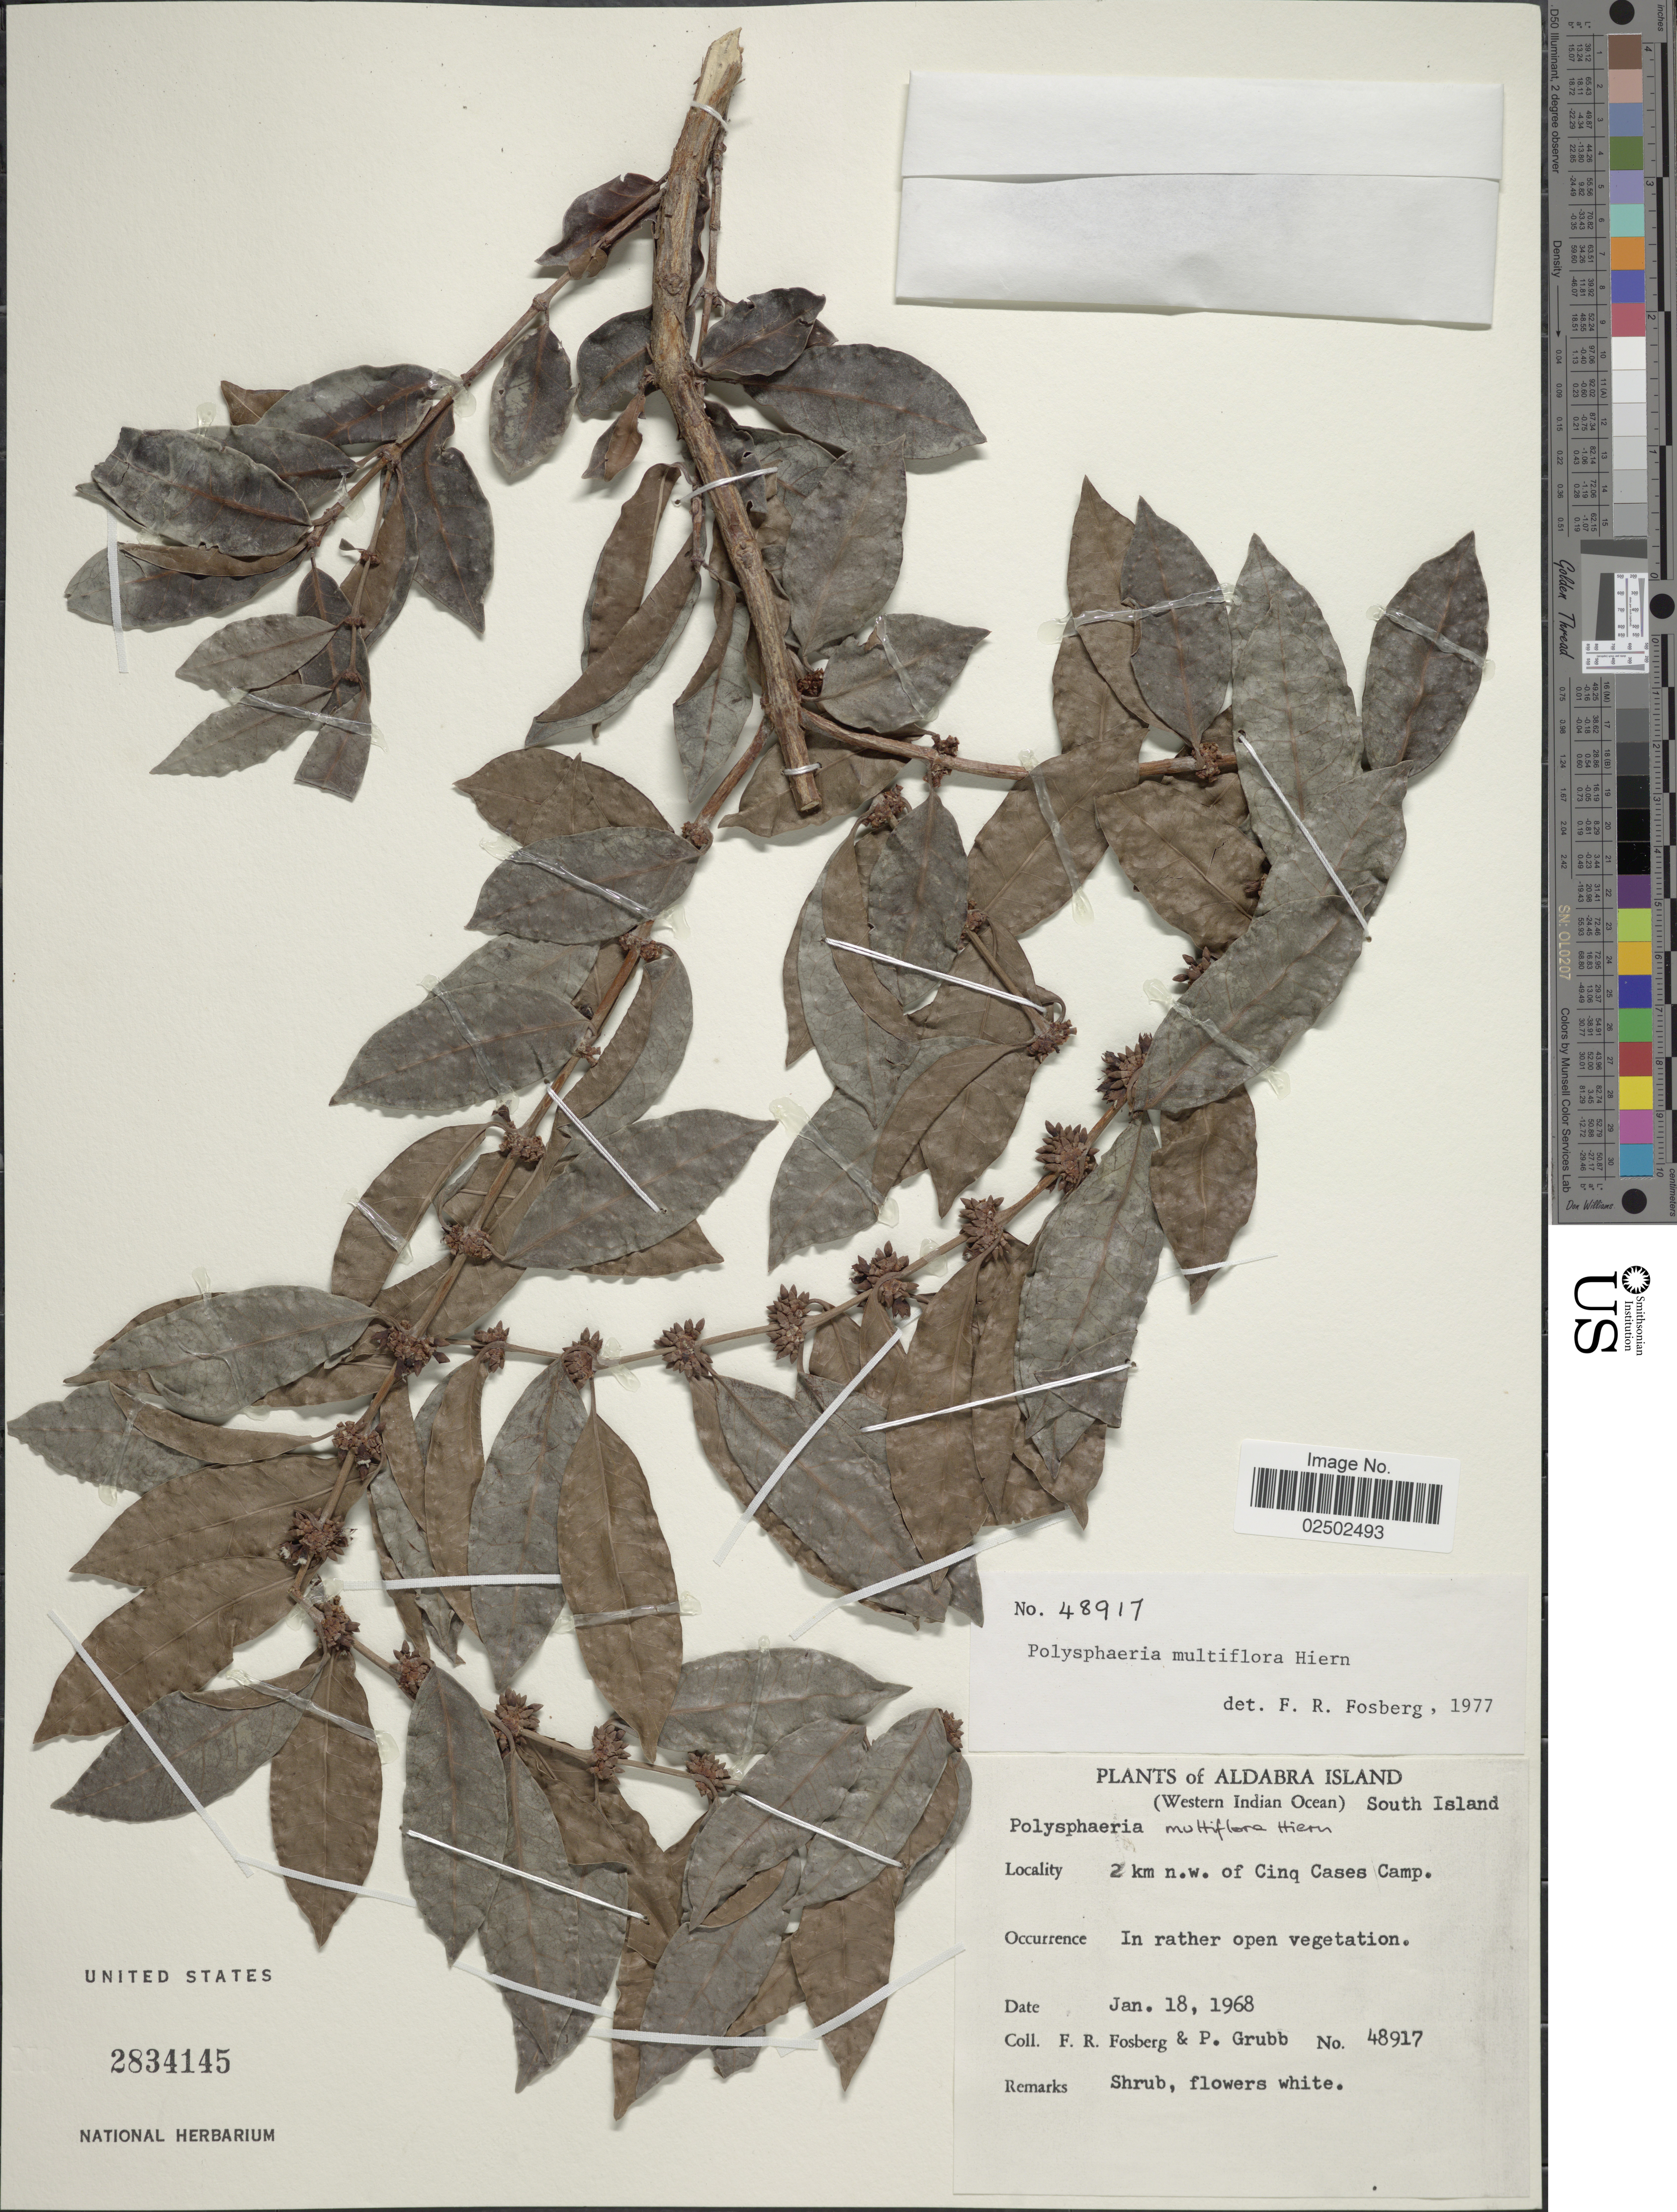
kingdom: Plantae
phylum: Tracheophyta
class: Magnoliopsida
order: Gentianales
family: Rubiaceae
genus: Polysphaeria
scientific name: Polysphaeria multiflora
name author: Hiern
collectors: F. R. Fosberg & P. J. Grubb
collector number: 48917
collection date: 1968-01-18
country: Seychelles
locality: Aldabra Island (Western Indian Ocean) South Island. 2 km. n.w. of Cinq Cases Camp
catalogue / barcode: US 2834145